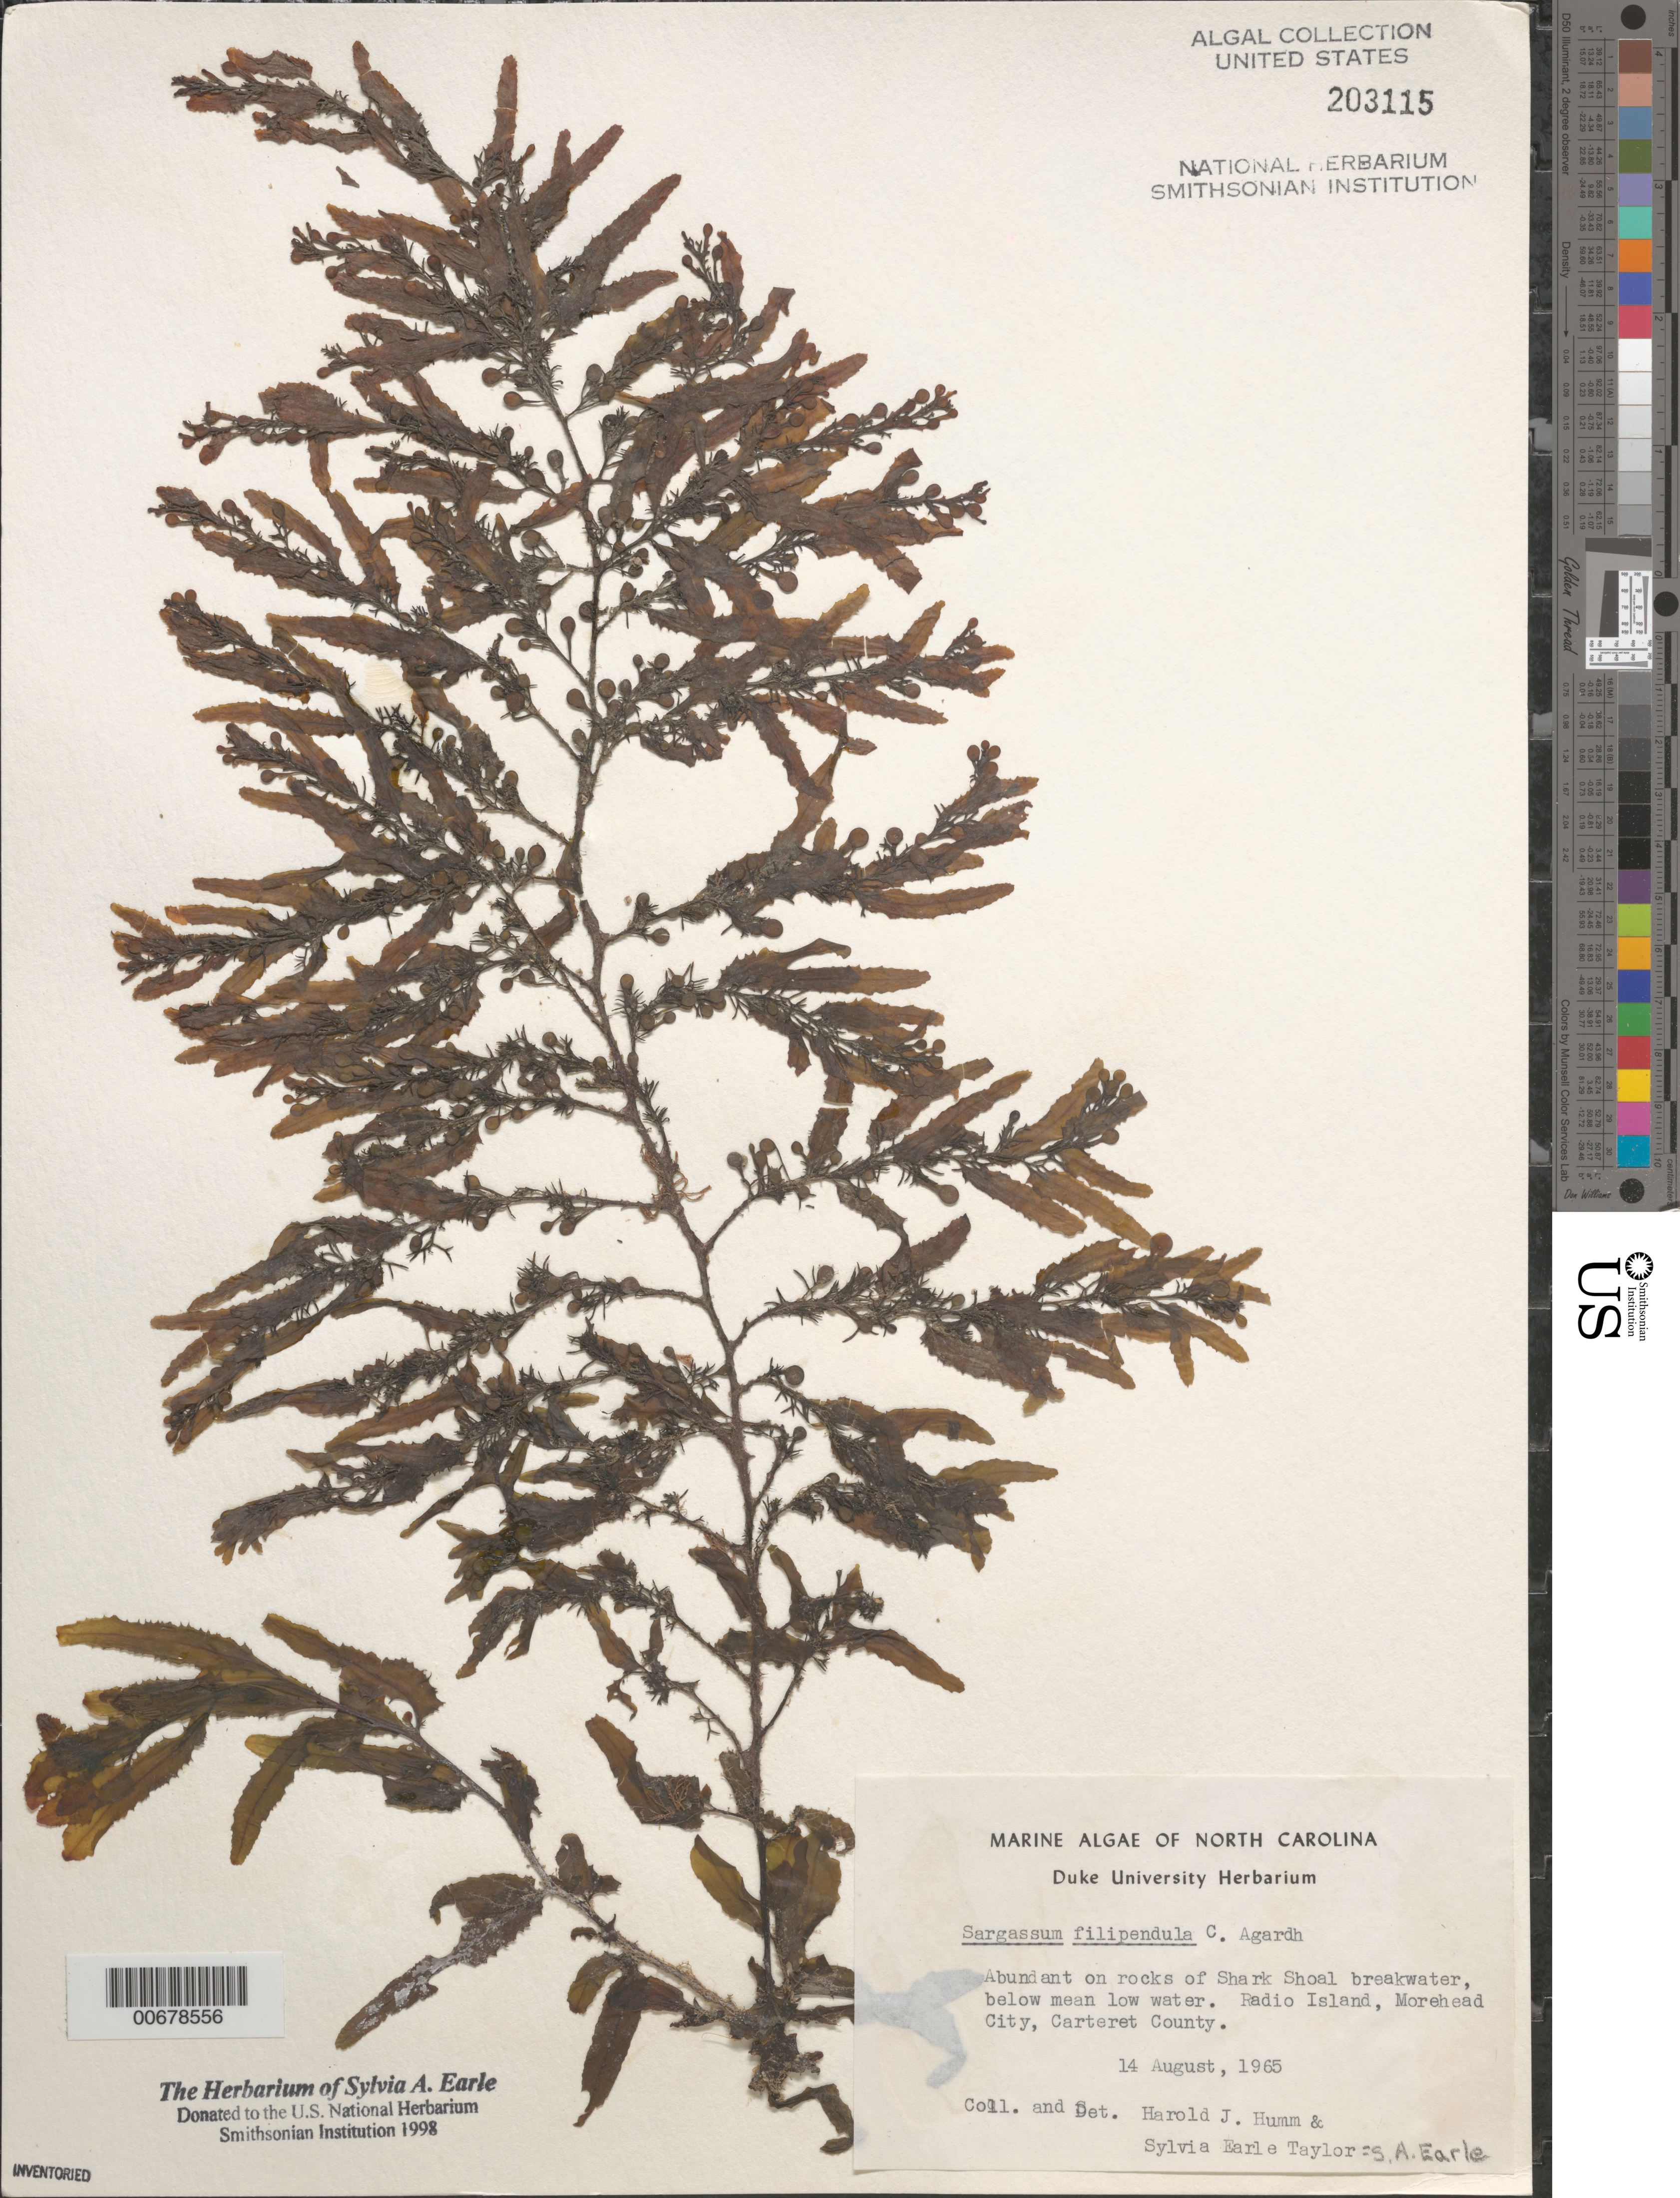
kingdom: Chromista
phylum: Ochrophyta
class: Phaeophyceae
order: Fucales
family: Sargassaceae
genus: Sargassum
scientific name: Sargassum filipendula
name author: C. Agardh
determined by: Humm, Harold J.; Earle, S. A.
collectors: H. J. Humm & S. A. Earle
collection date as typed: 14 Aug 1965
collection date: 1965-08-14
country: United States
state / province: North Carolina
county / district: Carteret County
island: Radio Island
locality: Shark Shoal breakwater, Morehead City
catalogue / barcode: US 203115